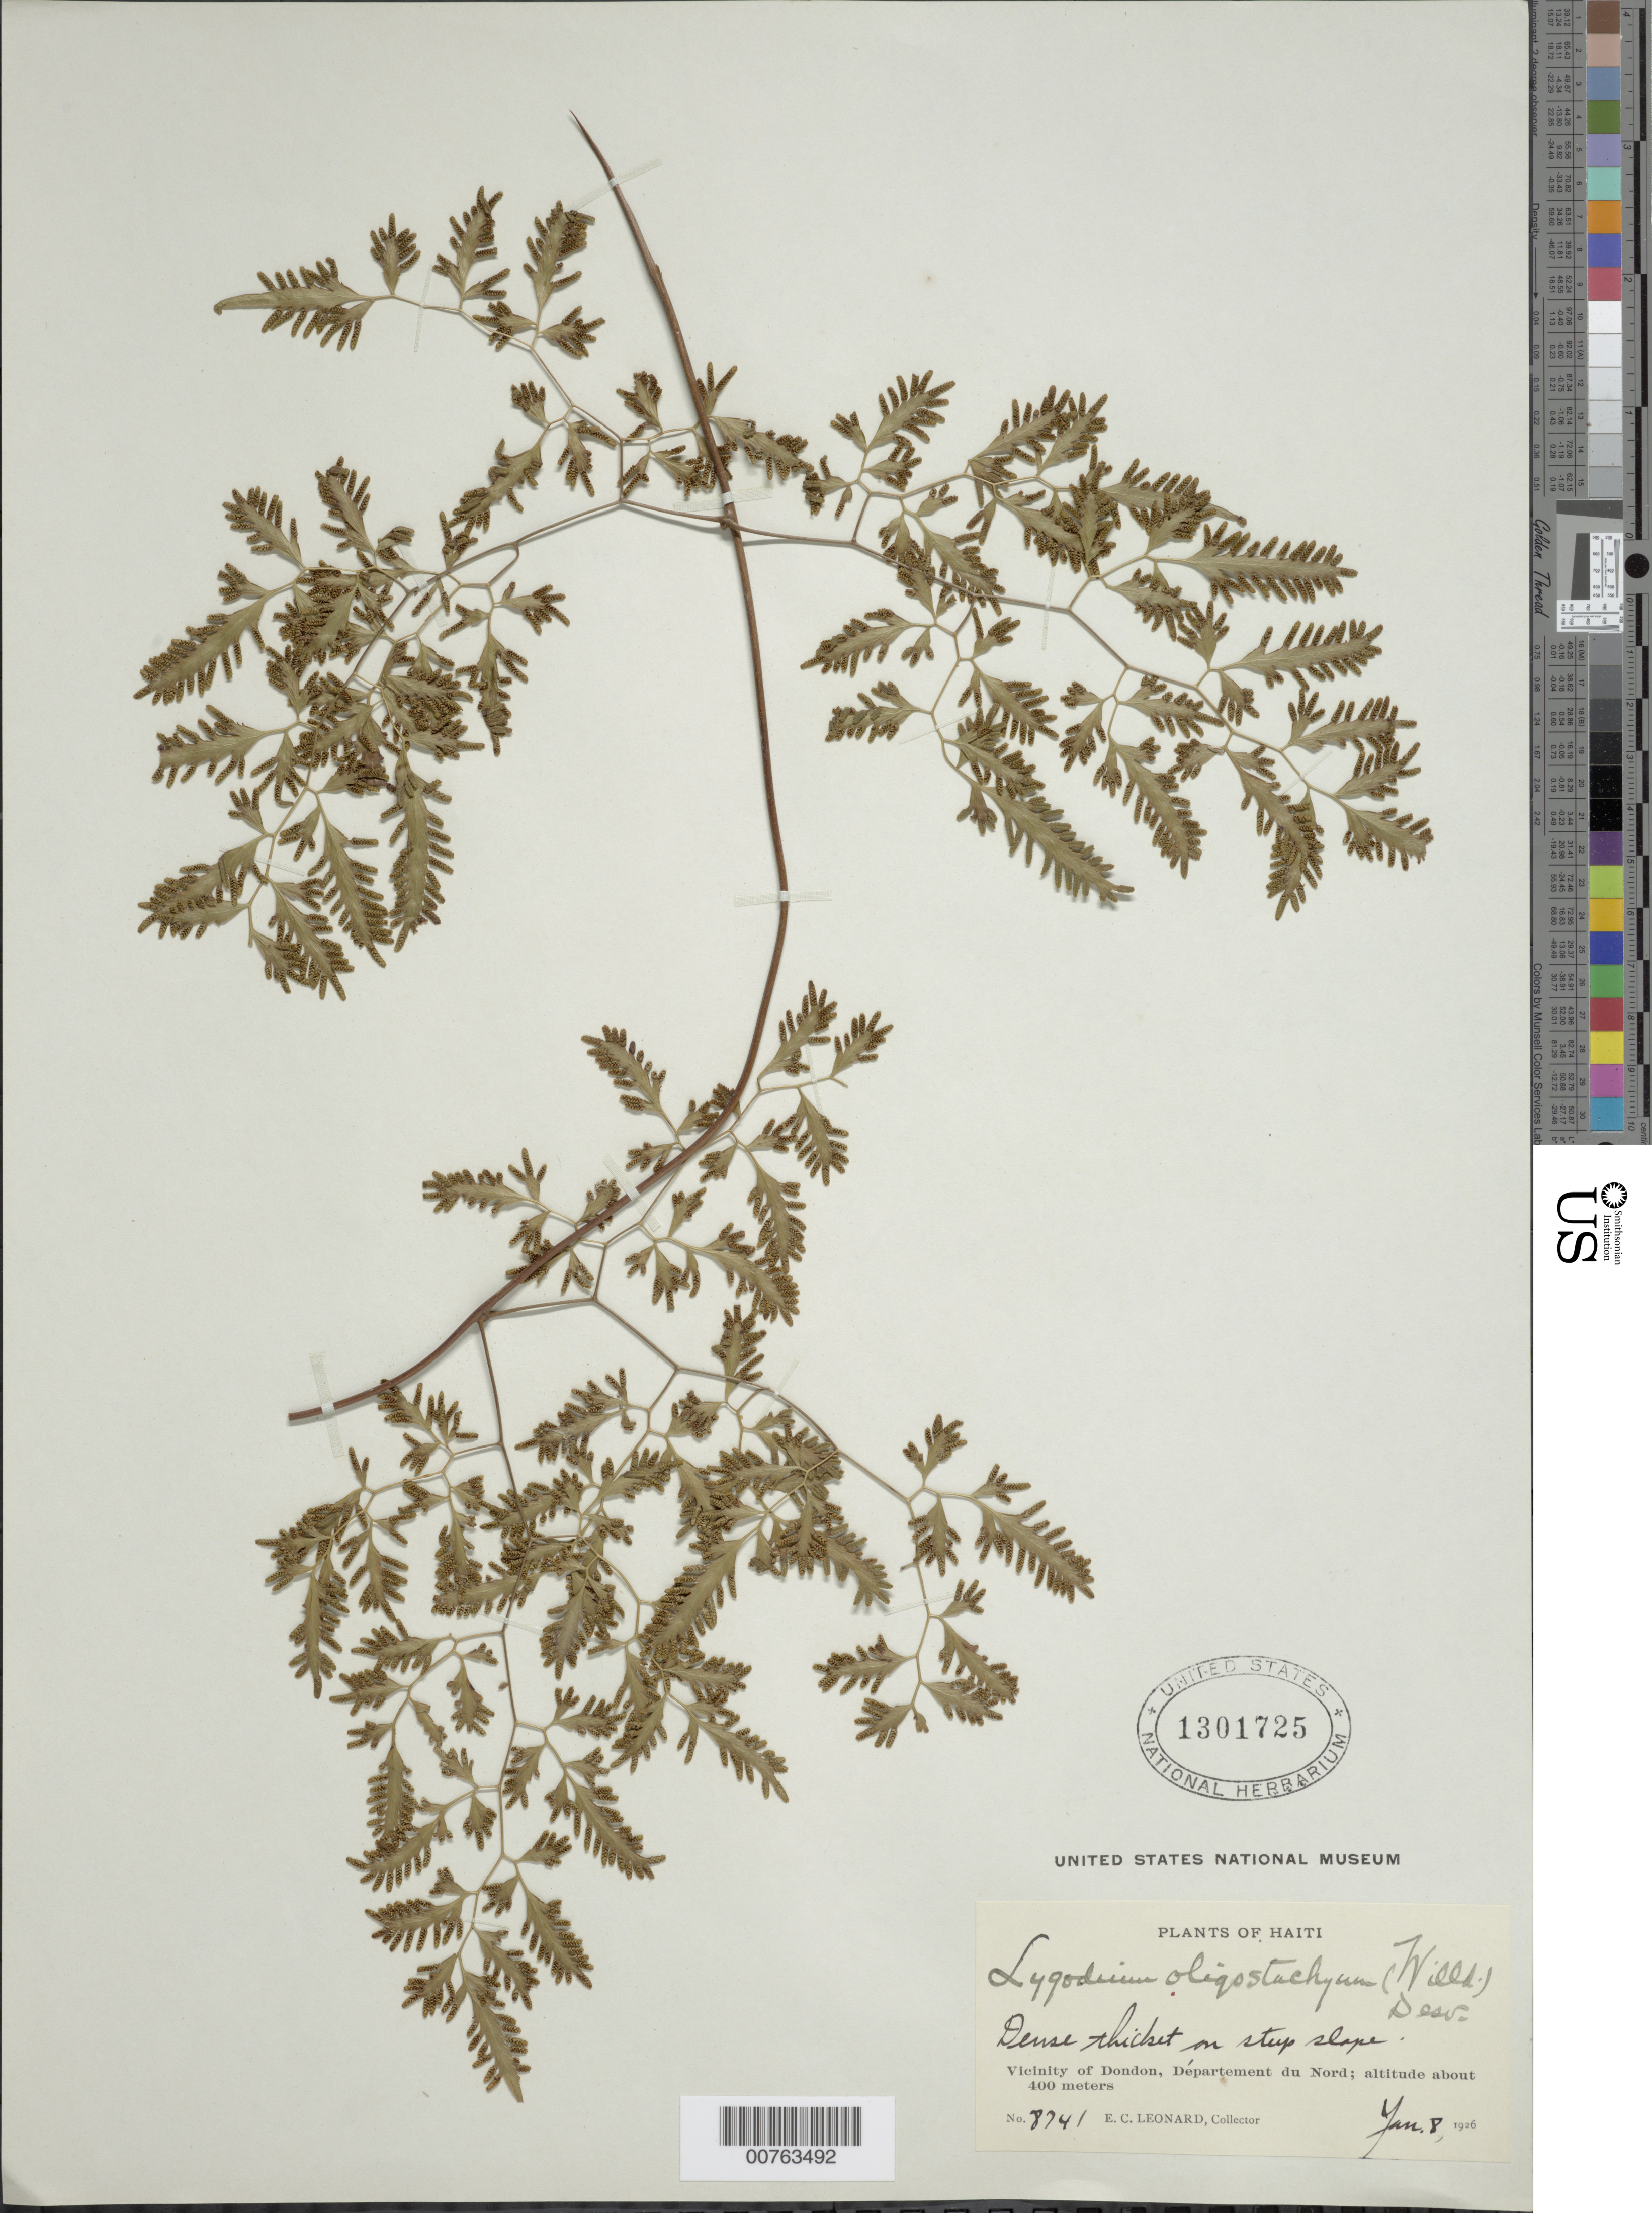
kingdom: Plantae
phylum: Tracheophyta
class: Polypodiopsida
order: Schizaeales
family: Lygodiaceae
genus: Lygodium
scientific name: Lygodium oligostachyum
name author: (Willd.) Desv.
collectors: E. C. Leonard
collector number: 8741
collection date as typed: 08 Jan 1926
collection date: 1926-01-08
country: Haiti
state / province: Nord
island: Hispaniola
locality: Vicinity of Dondon, Departement du Nord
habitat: Dense thicket on steep slope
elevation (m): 400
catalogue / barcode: US 1301725